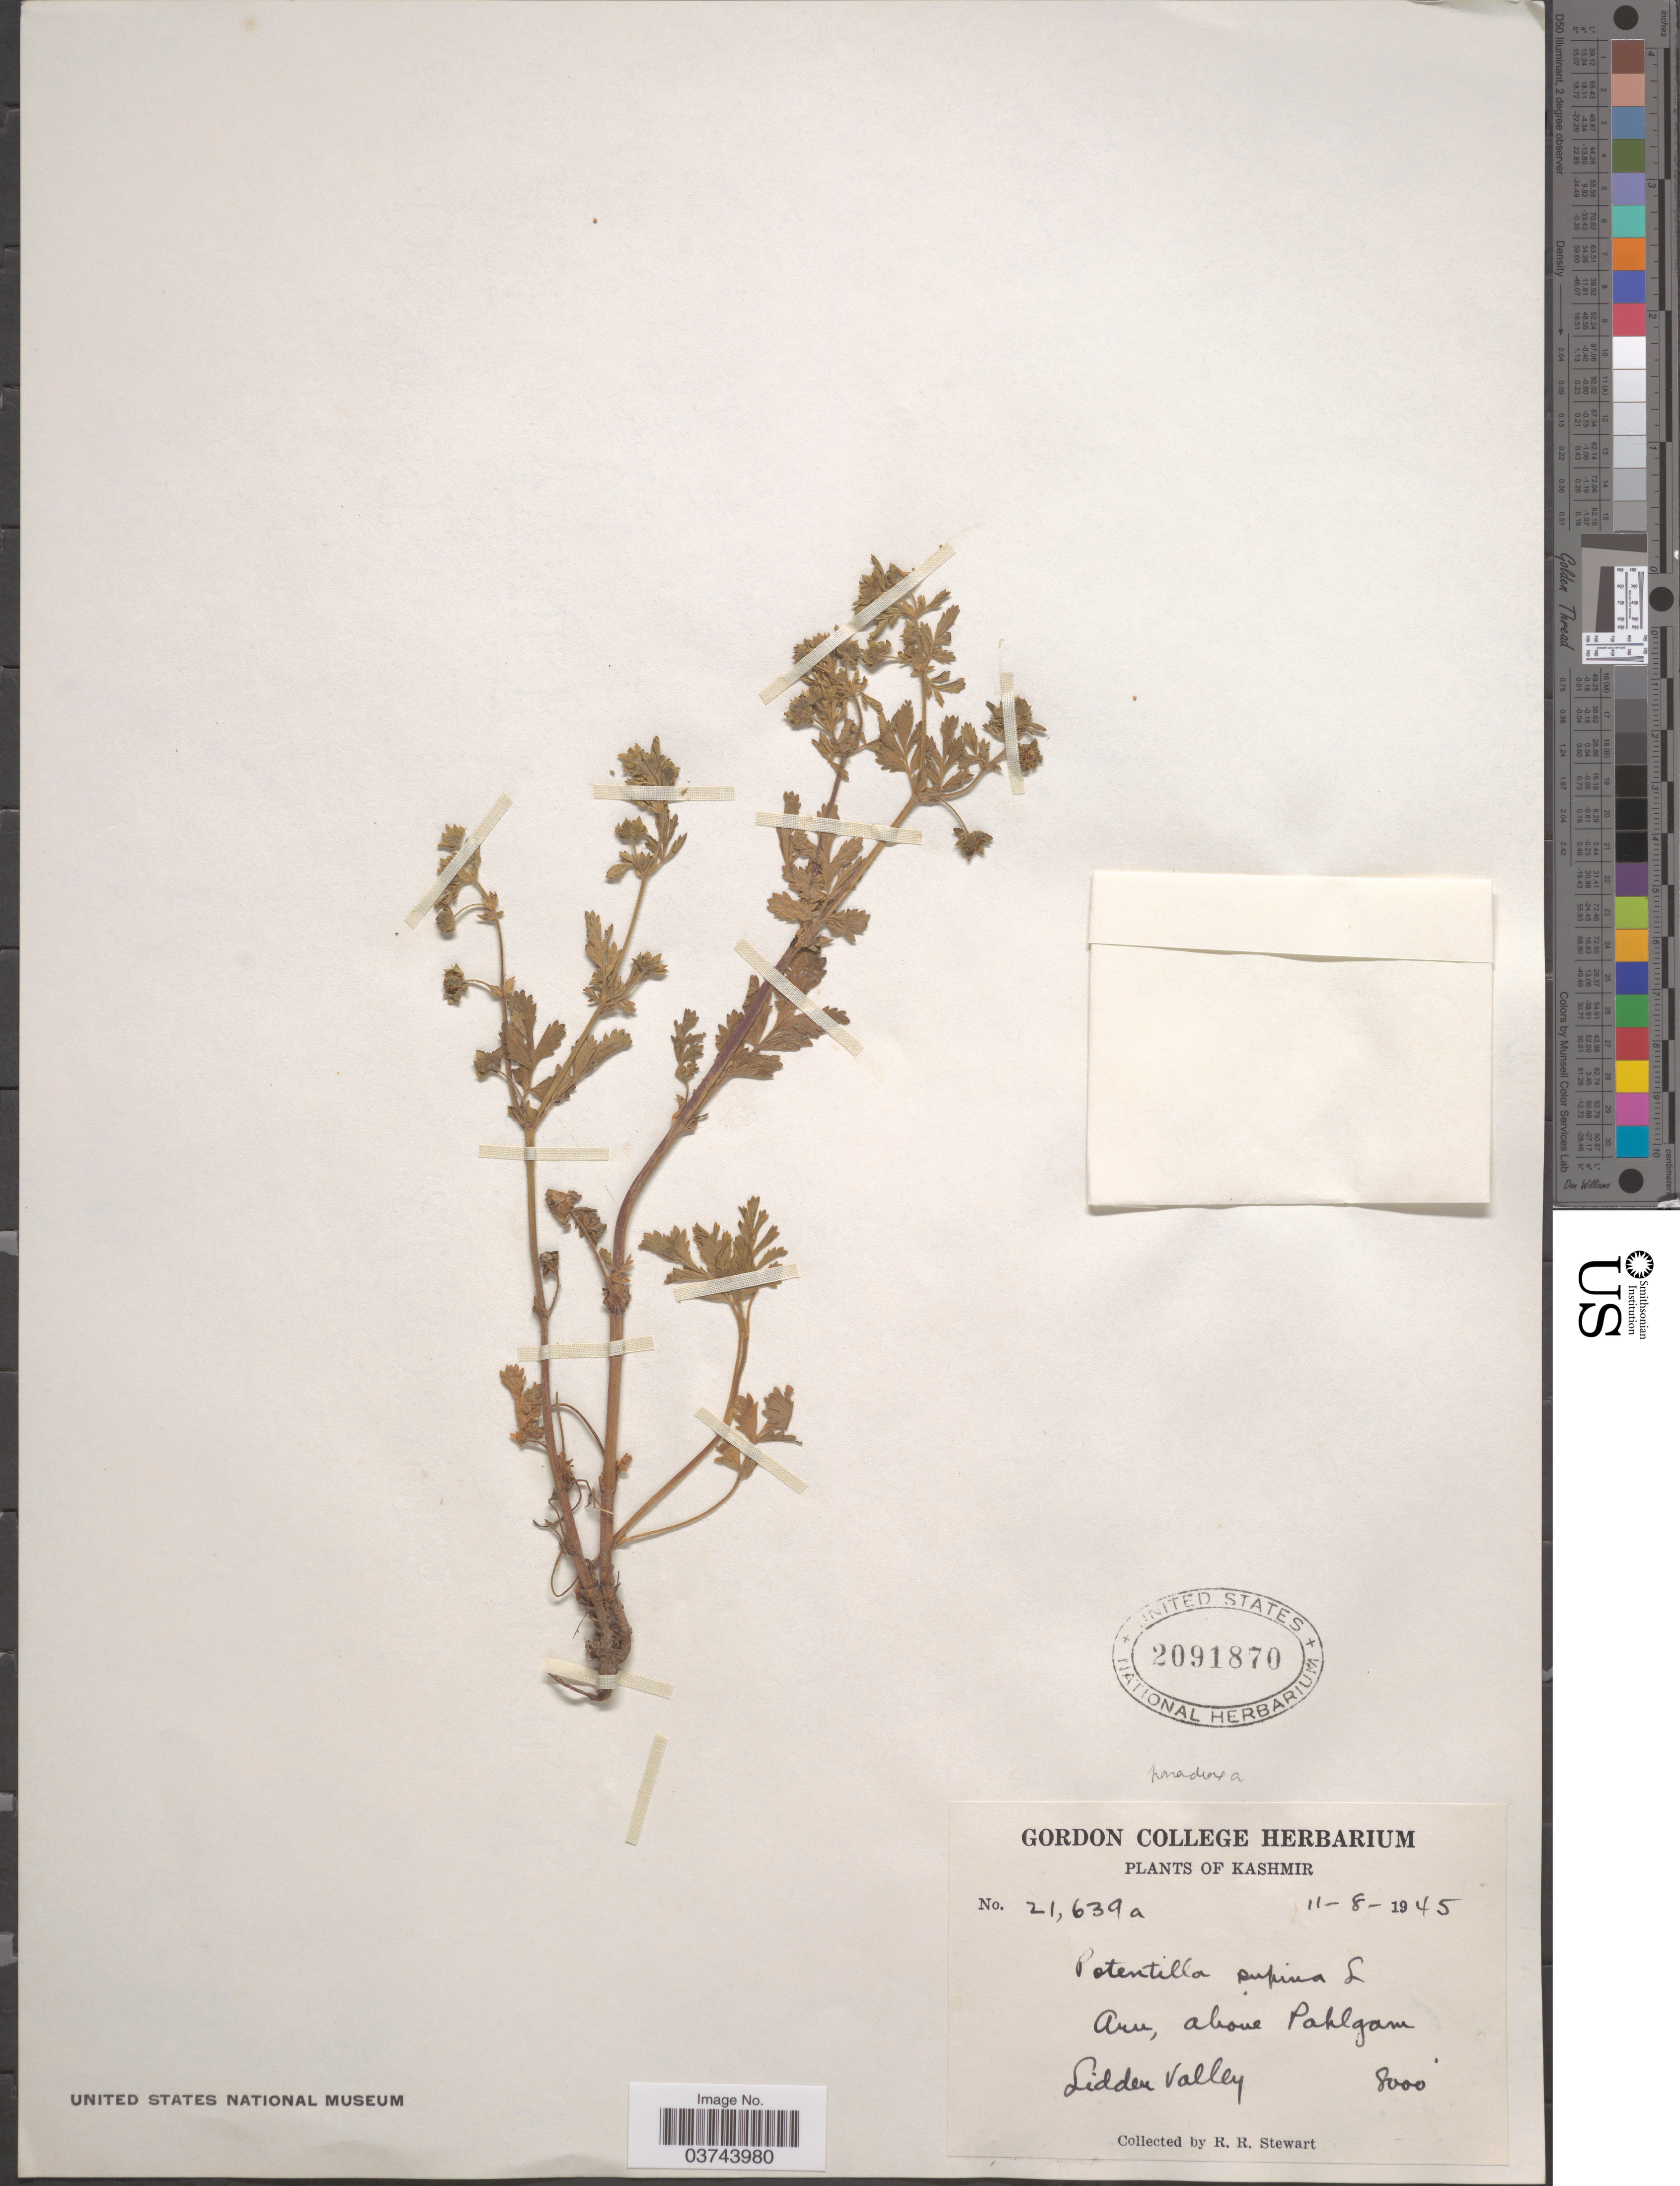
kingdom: Plantae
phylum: Tracheophyta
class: Magnoliopsida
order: Rosales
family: Rosaceae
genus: Potentilla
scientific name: Potentilla supina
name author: L.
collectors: R. Stewart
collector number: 21639a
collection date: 1945-08-11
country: India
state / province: Jammu and Kashmir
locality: Kashmir. Aru, above Pahlgam. Lidden Valley.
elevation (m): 2438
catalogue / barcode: US 2091870